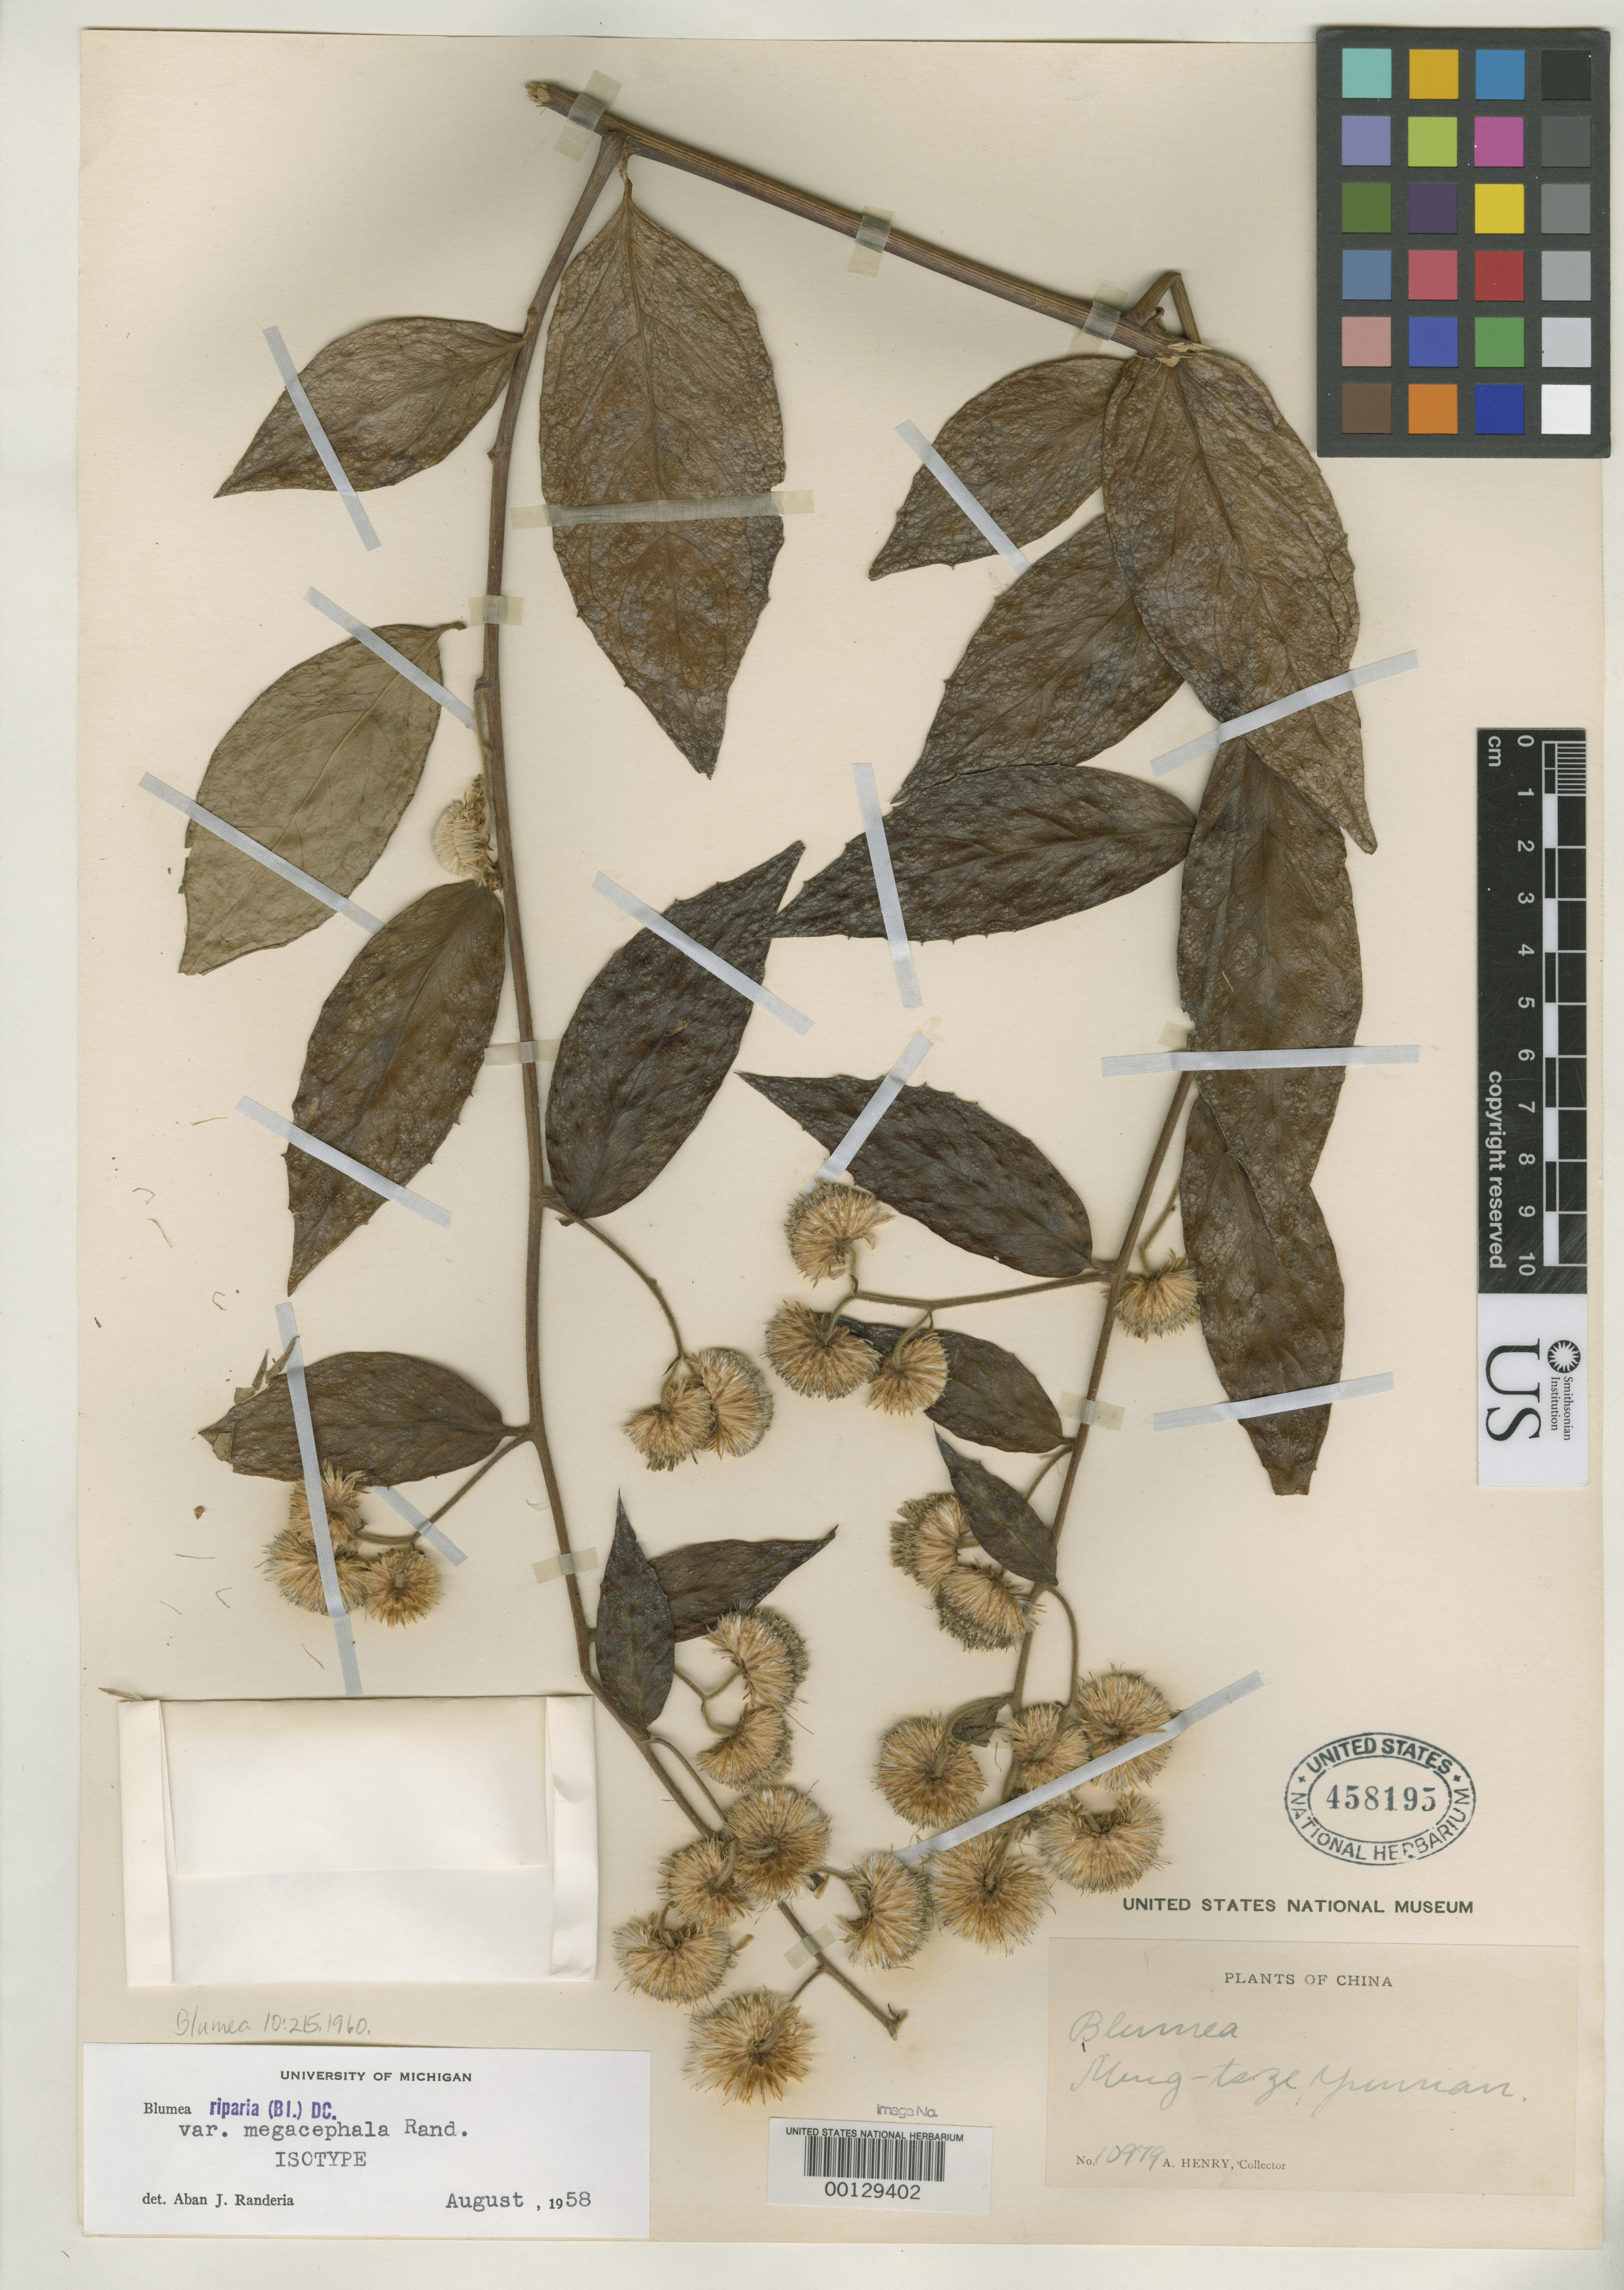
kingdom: Plantae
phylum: Tracheophyta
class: Magnoliopsida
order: Asterales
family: Asteraceae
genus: Blumea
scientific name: Blumea riparia var. megacephala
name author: Randeria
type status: Isotype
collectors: A. Henry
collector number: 10979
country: China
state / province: Yunnan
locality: Ming-tsze.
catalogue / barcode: US 458195